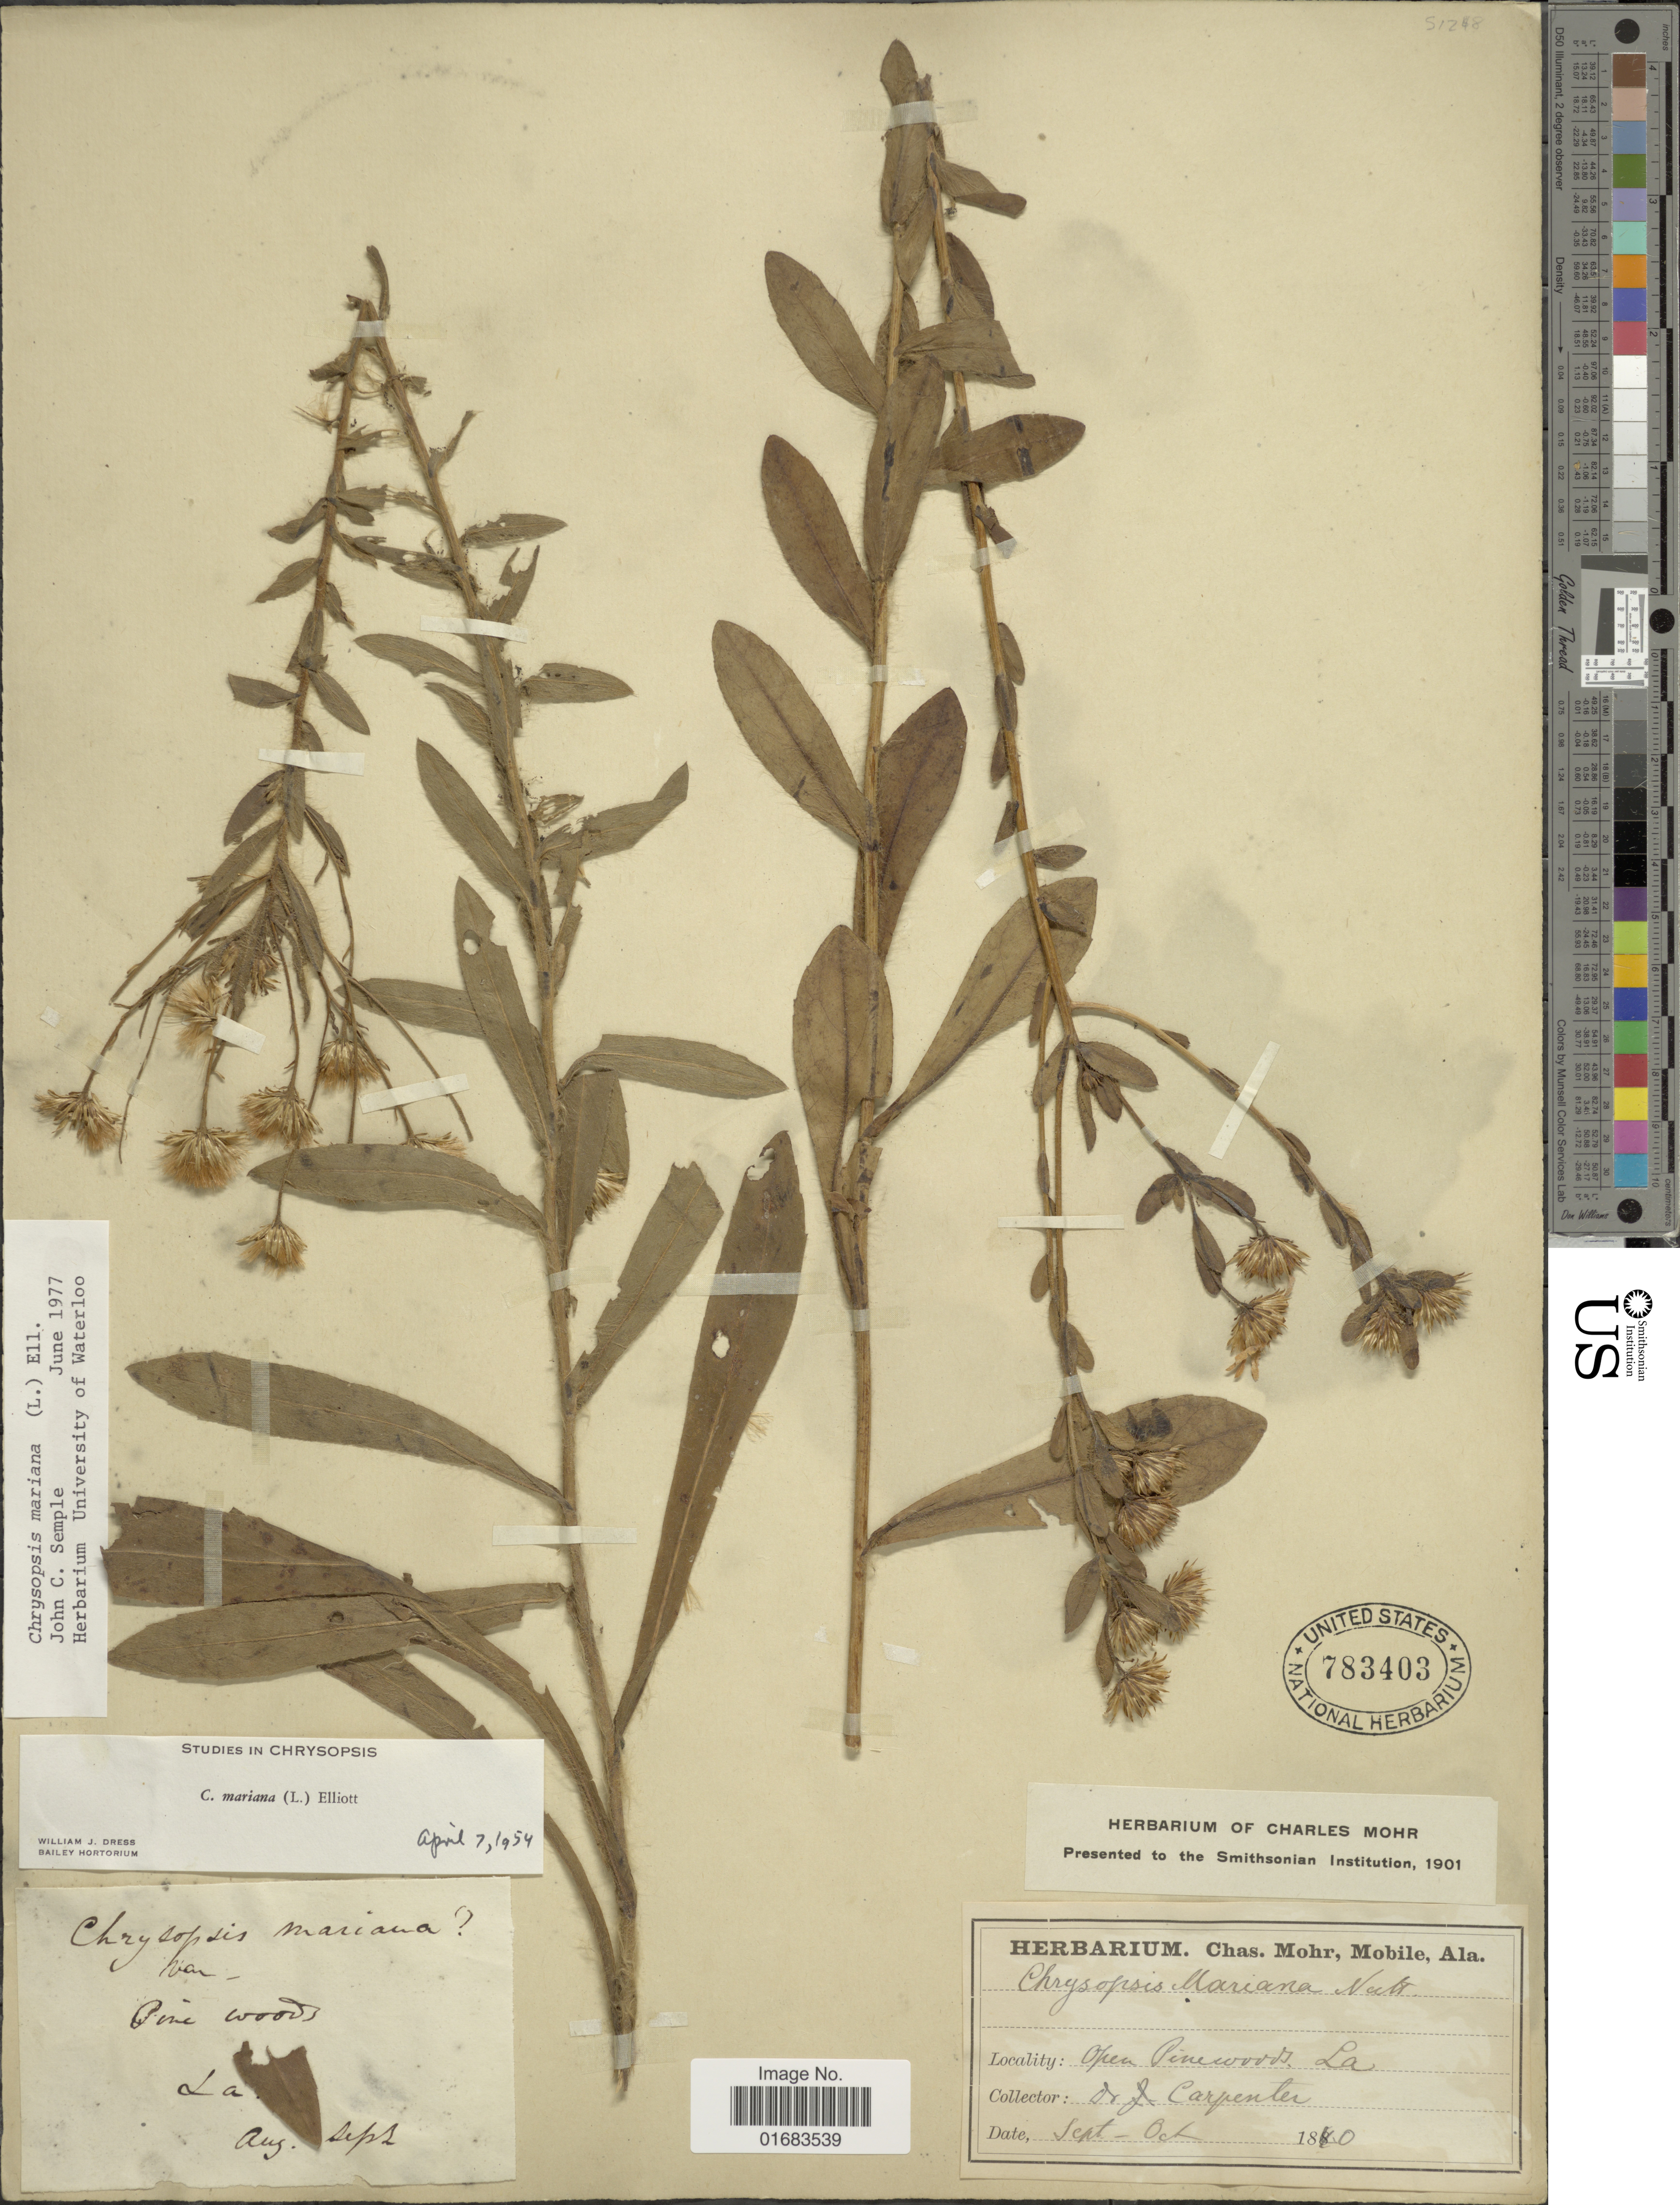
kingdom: Plantae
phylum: Tracheophyta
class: Magnoliopsida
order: Asterales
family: Asteraceae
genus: Chrysopsis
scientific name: Chrysopsis mariana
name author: (L.) Elliott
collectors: J. Carpenter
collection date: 1840-09/1840-10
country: United States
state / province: Louisiana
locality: Open Pinewoods.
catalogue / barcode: US 783403